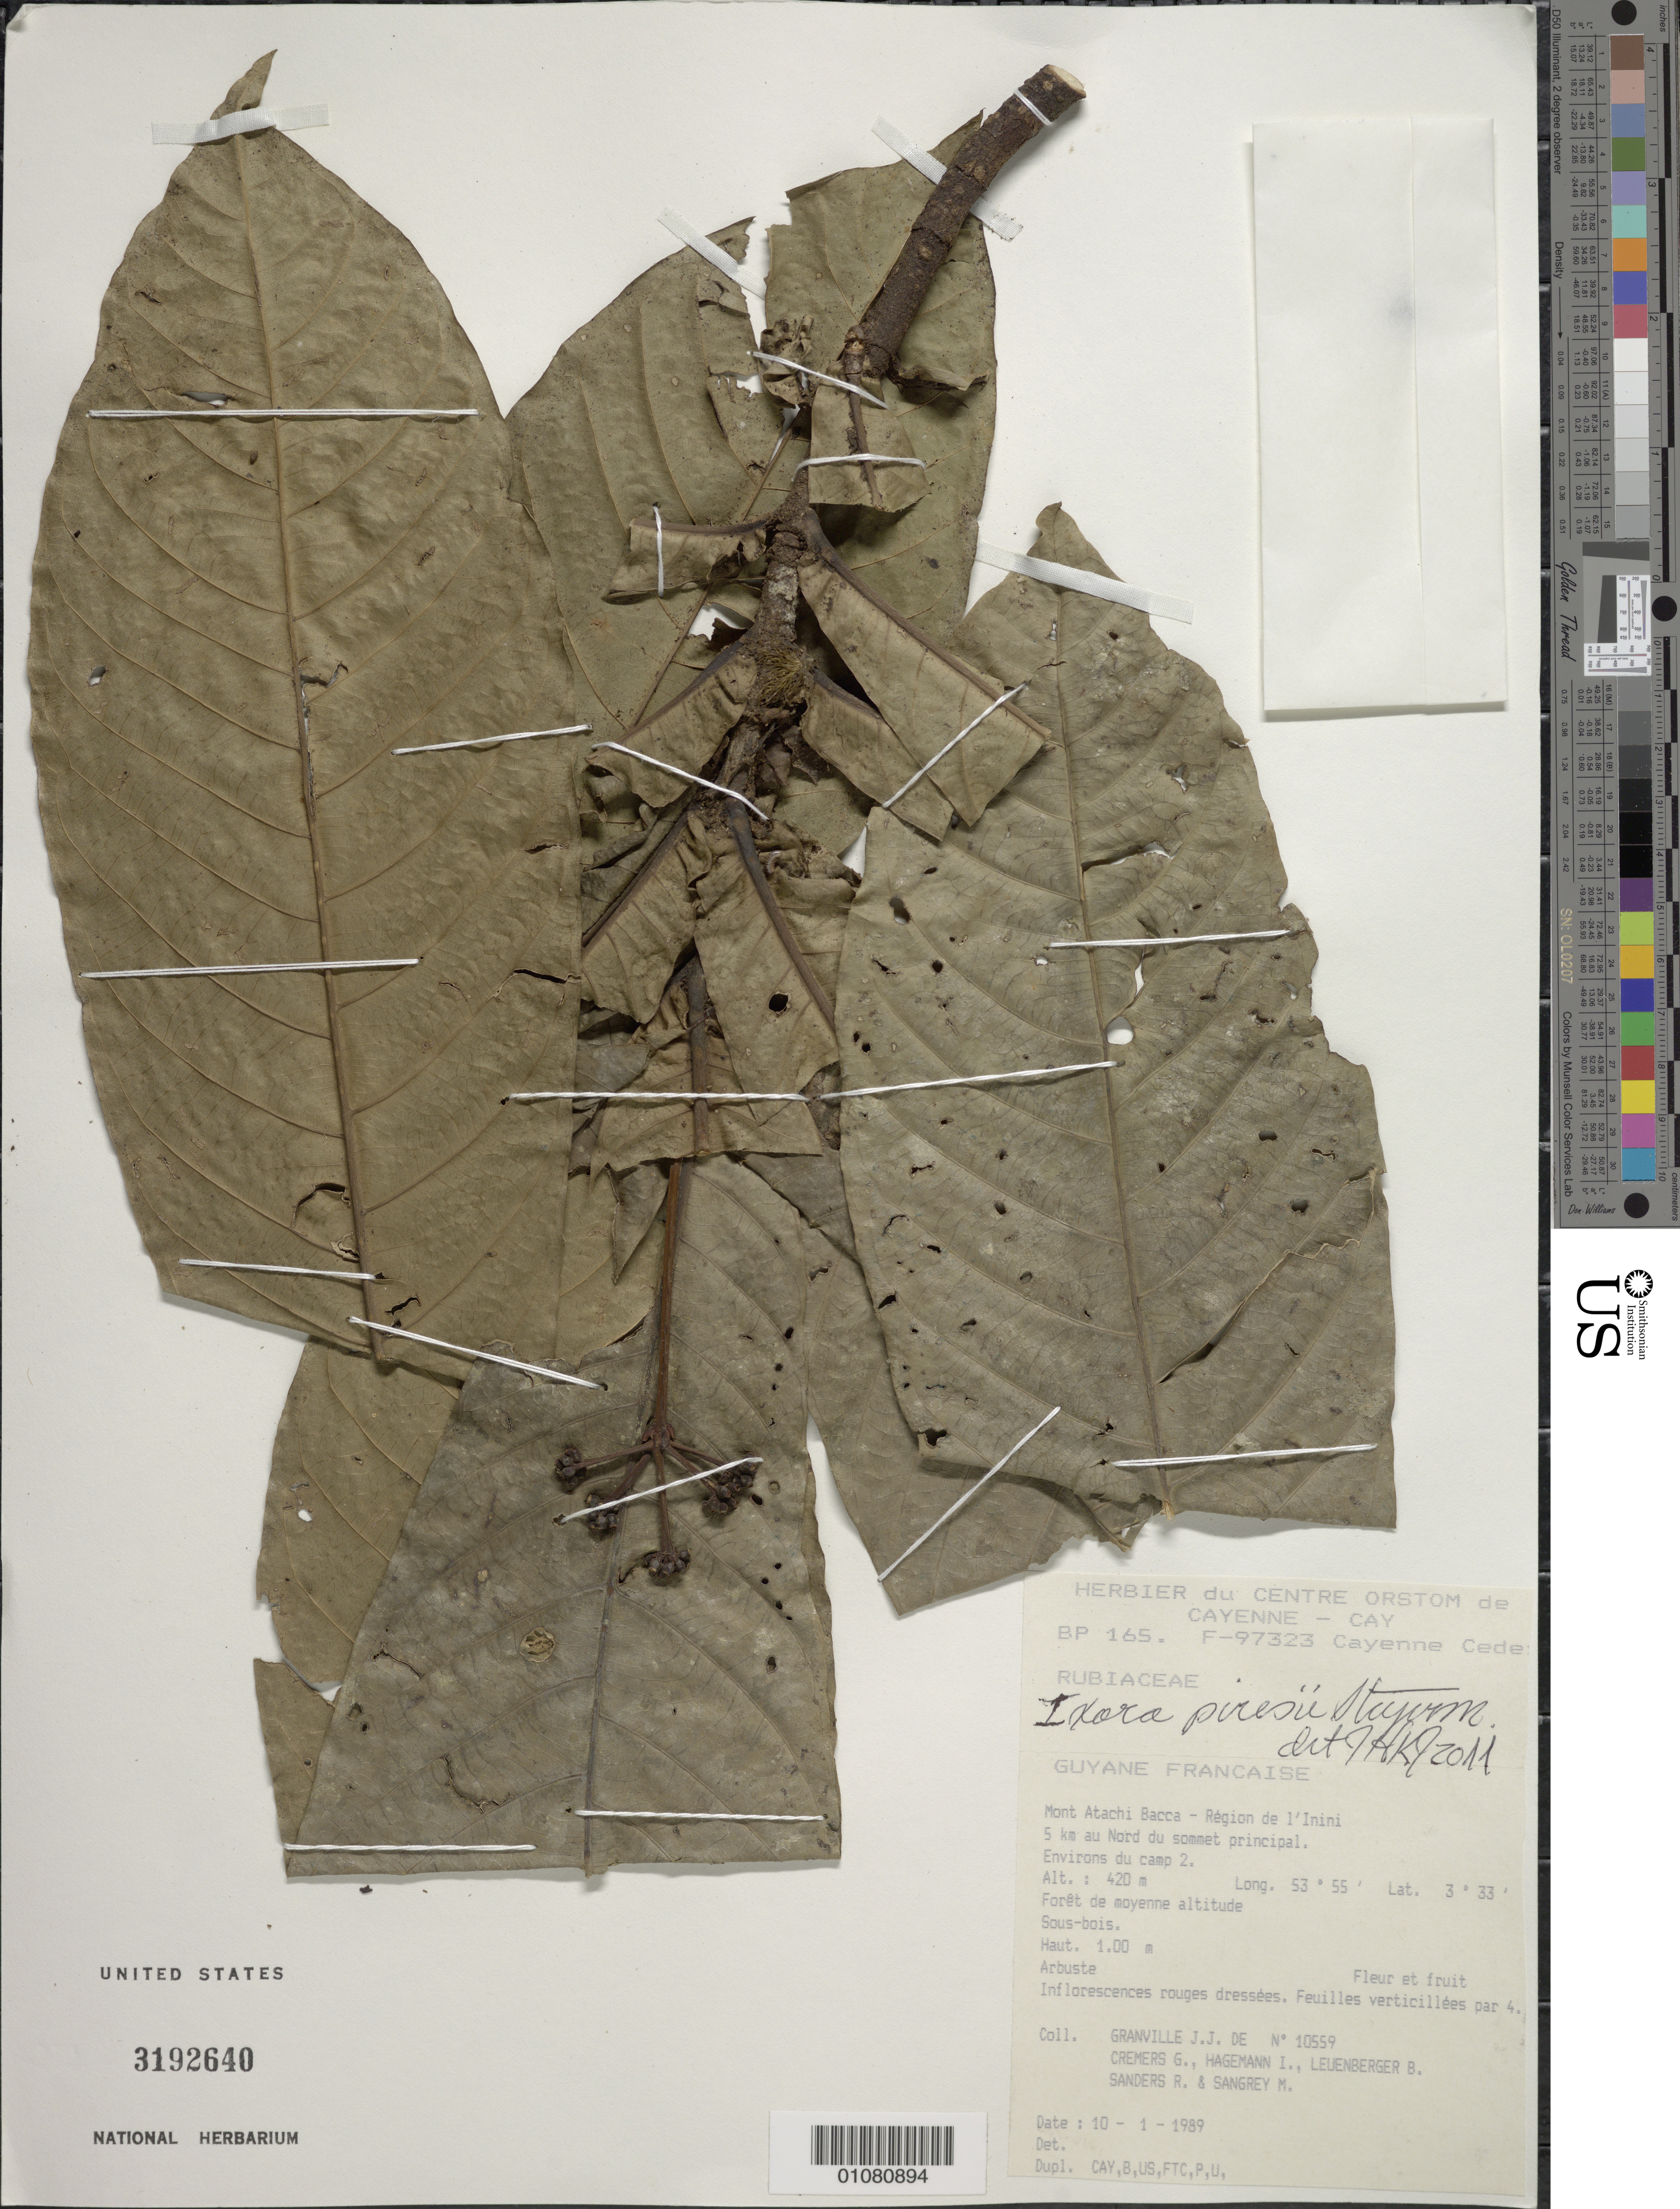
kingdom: Plantae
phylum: Tracheophyta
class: Magnoliopsida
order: Gentianales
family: Rubiaceae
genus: Ixora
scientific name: Ixora piresii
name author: Steyerm.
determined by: Kirkbride, J. H.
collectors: J.-J. de Granville, G. Cremers, J. Hagemann, B. E. Leuenberger, R. Sanders & M. S. Sangrey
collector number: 10559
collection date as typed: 10-Jan-89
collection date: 1989-01-10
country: French Guiana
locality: Mont Atachi Bacca, région de l'Inini. 5 km au Nord du sommet principal. Environs du camp 2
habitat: Foret de moyenne altitude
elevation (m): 420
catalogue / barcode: US 3192640